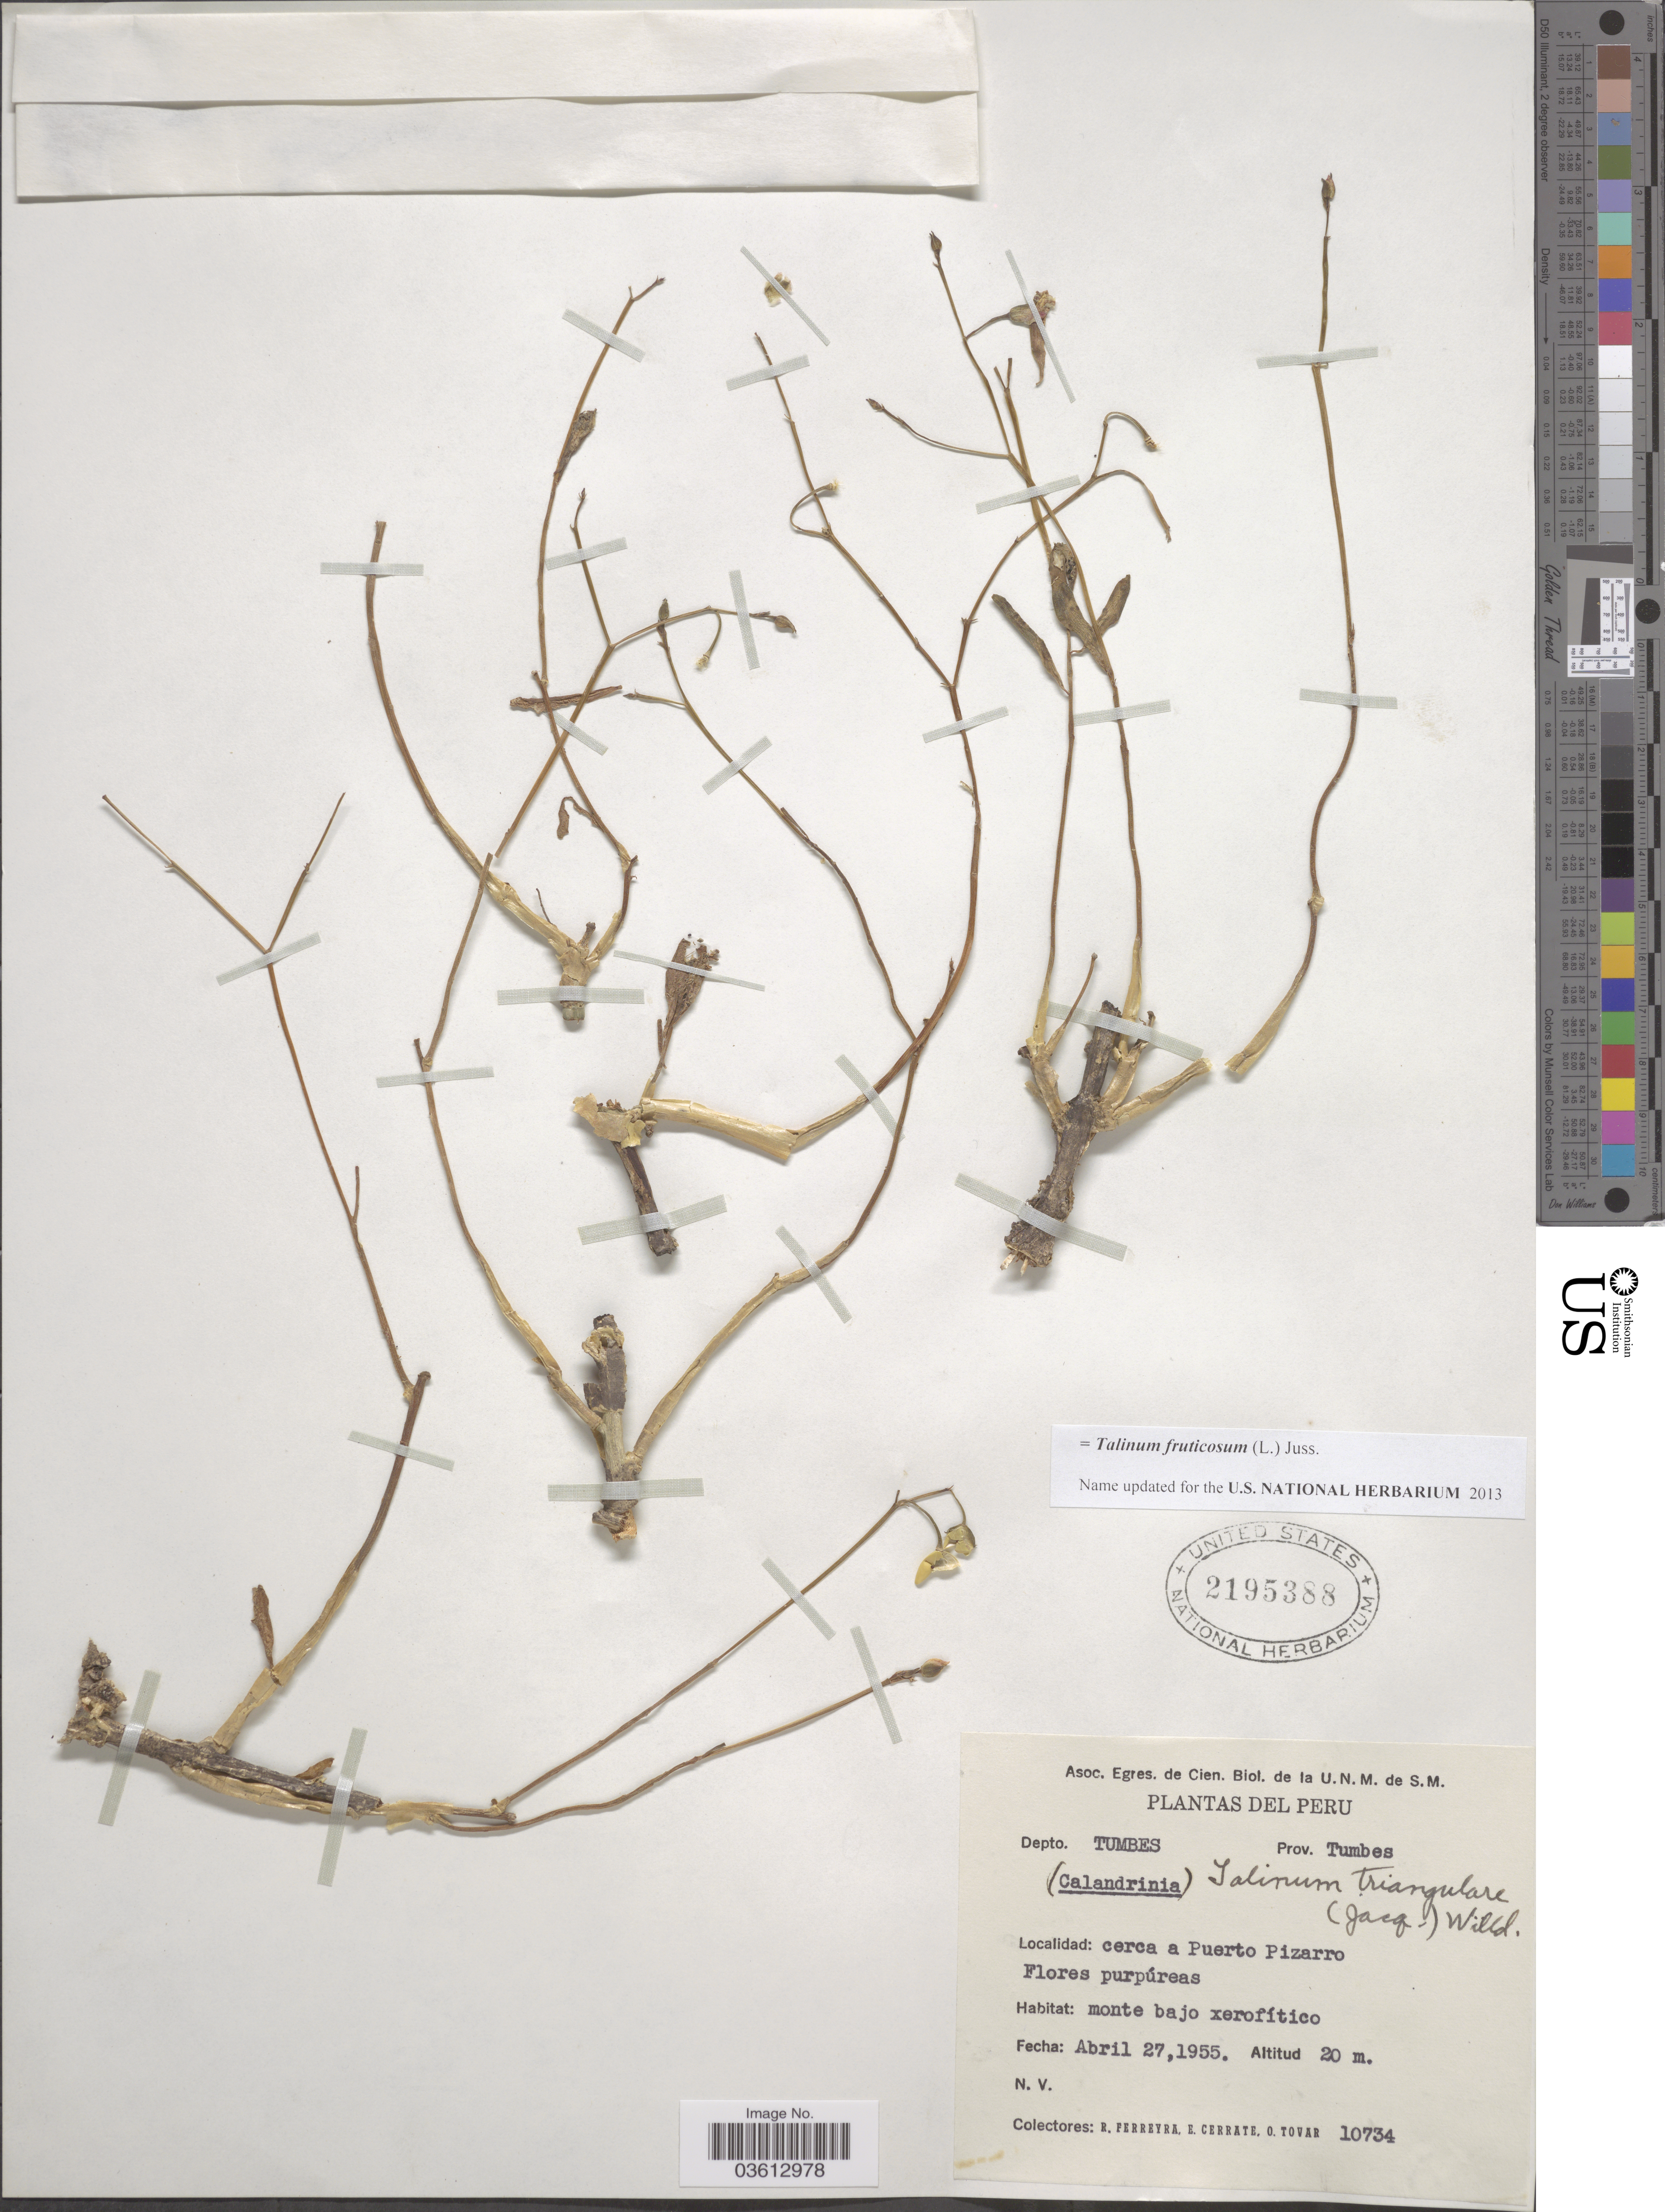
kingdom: Plantae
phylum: Tracheophyta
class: Magnoliopsida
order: Caryophyllales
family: Talinaceae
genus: Talinum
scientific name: Talinum fruticosum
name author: (L.) Juss.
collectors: R. A. Ferreyra, E. Cerrate & Ó. Tovar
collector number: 10734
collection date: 1955-04-27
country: Peru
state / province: Tumbes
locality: Depto. Tumbes. Cerca a Puerto Pizarro.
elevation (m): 20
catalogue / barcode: US 2195388